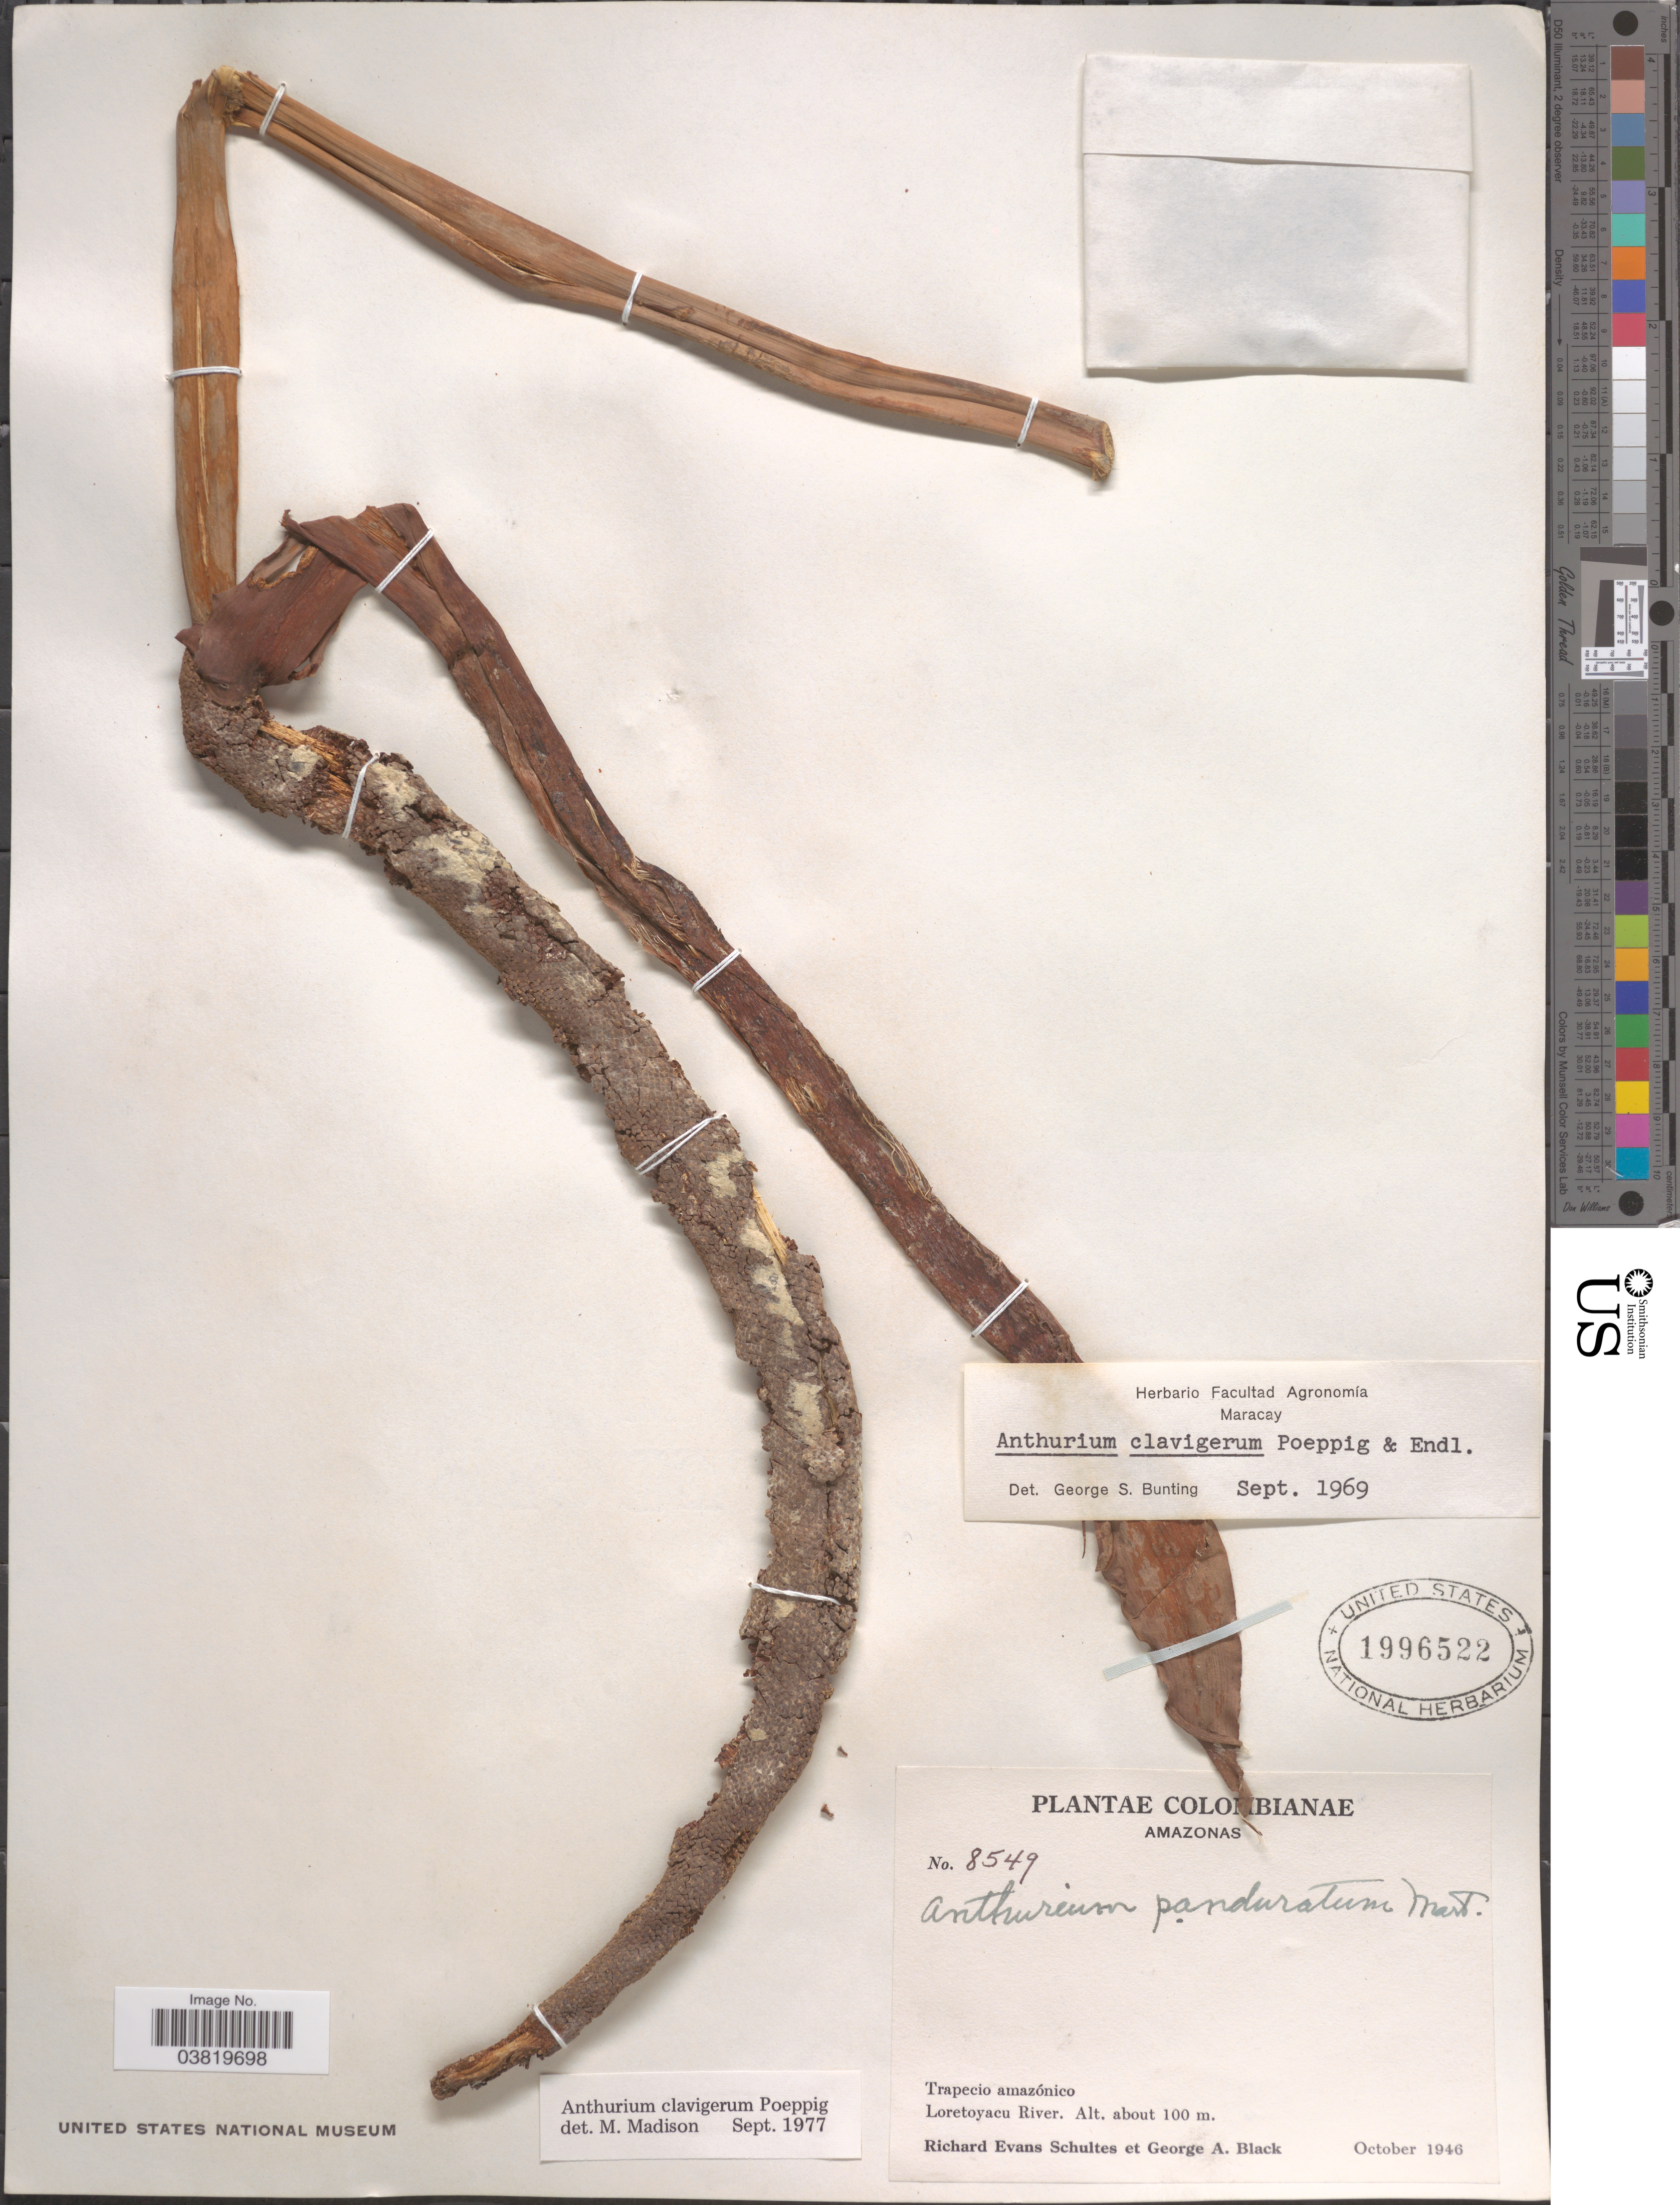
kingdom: Plantae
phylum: Tracheophyta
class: Liliopsida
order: Alismatales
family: Araceae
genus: Anthurium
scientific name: Anthurium clavigerum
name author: Poepp. & Endl.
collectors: R. E. Schultes & G. A. Black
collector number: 8549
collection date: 1946-10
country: Colombia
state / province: Amazônas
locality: Trapecio amazónico. Loretoyacu River.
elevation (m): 100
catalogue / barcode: US 1996522